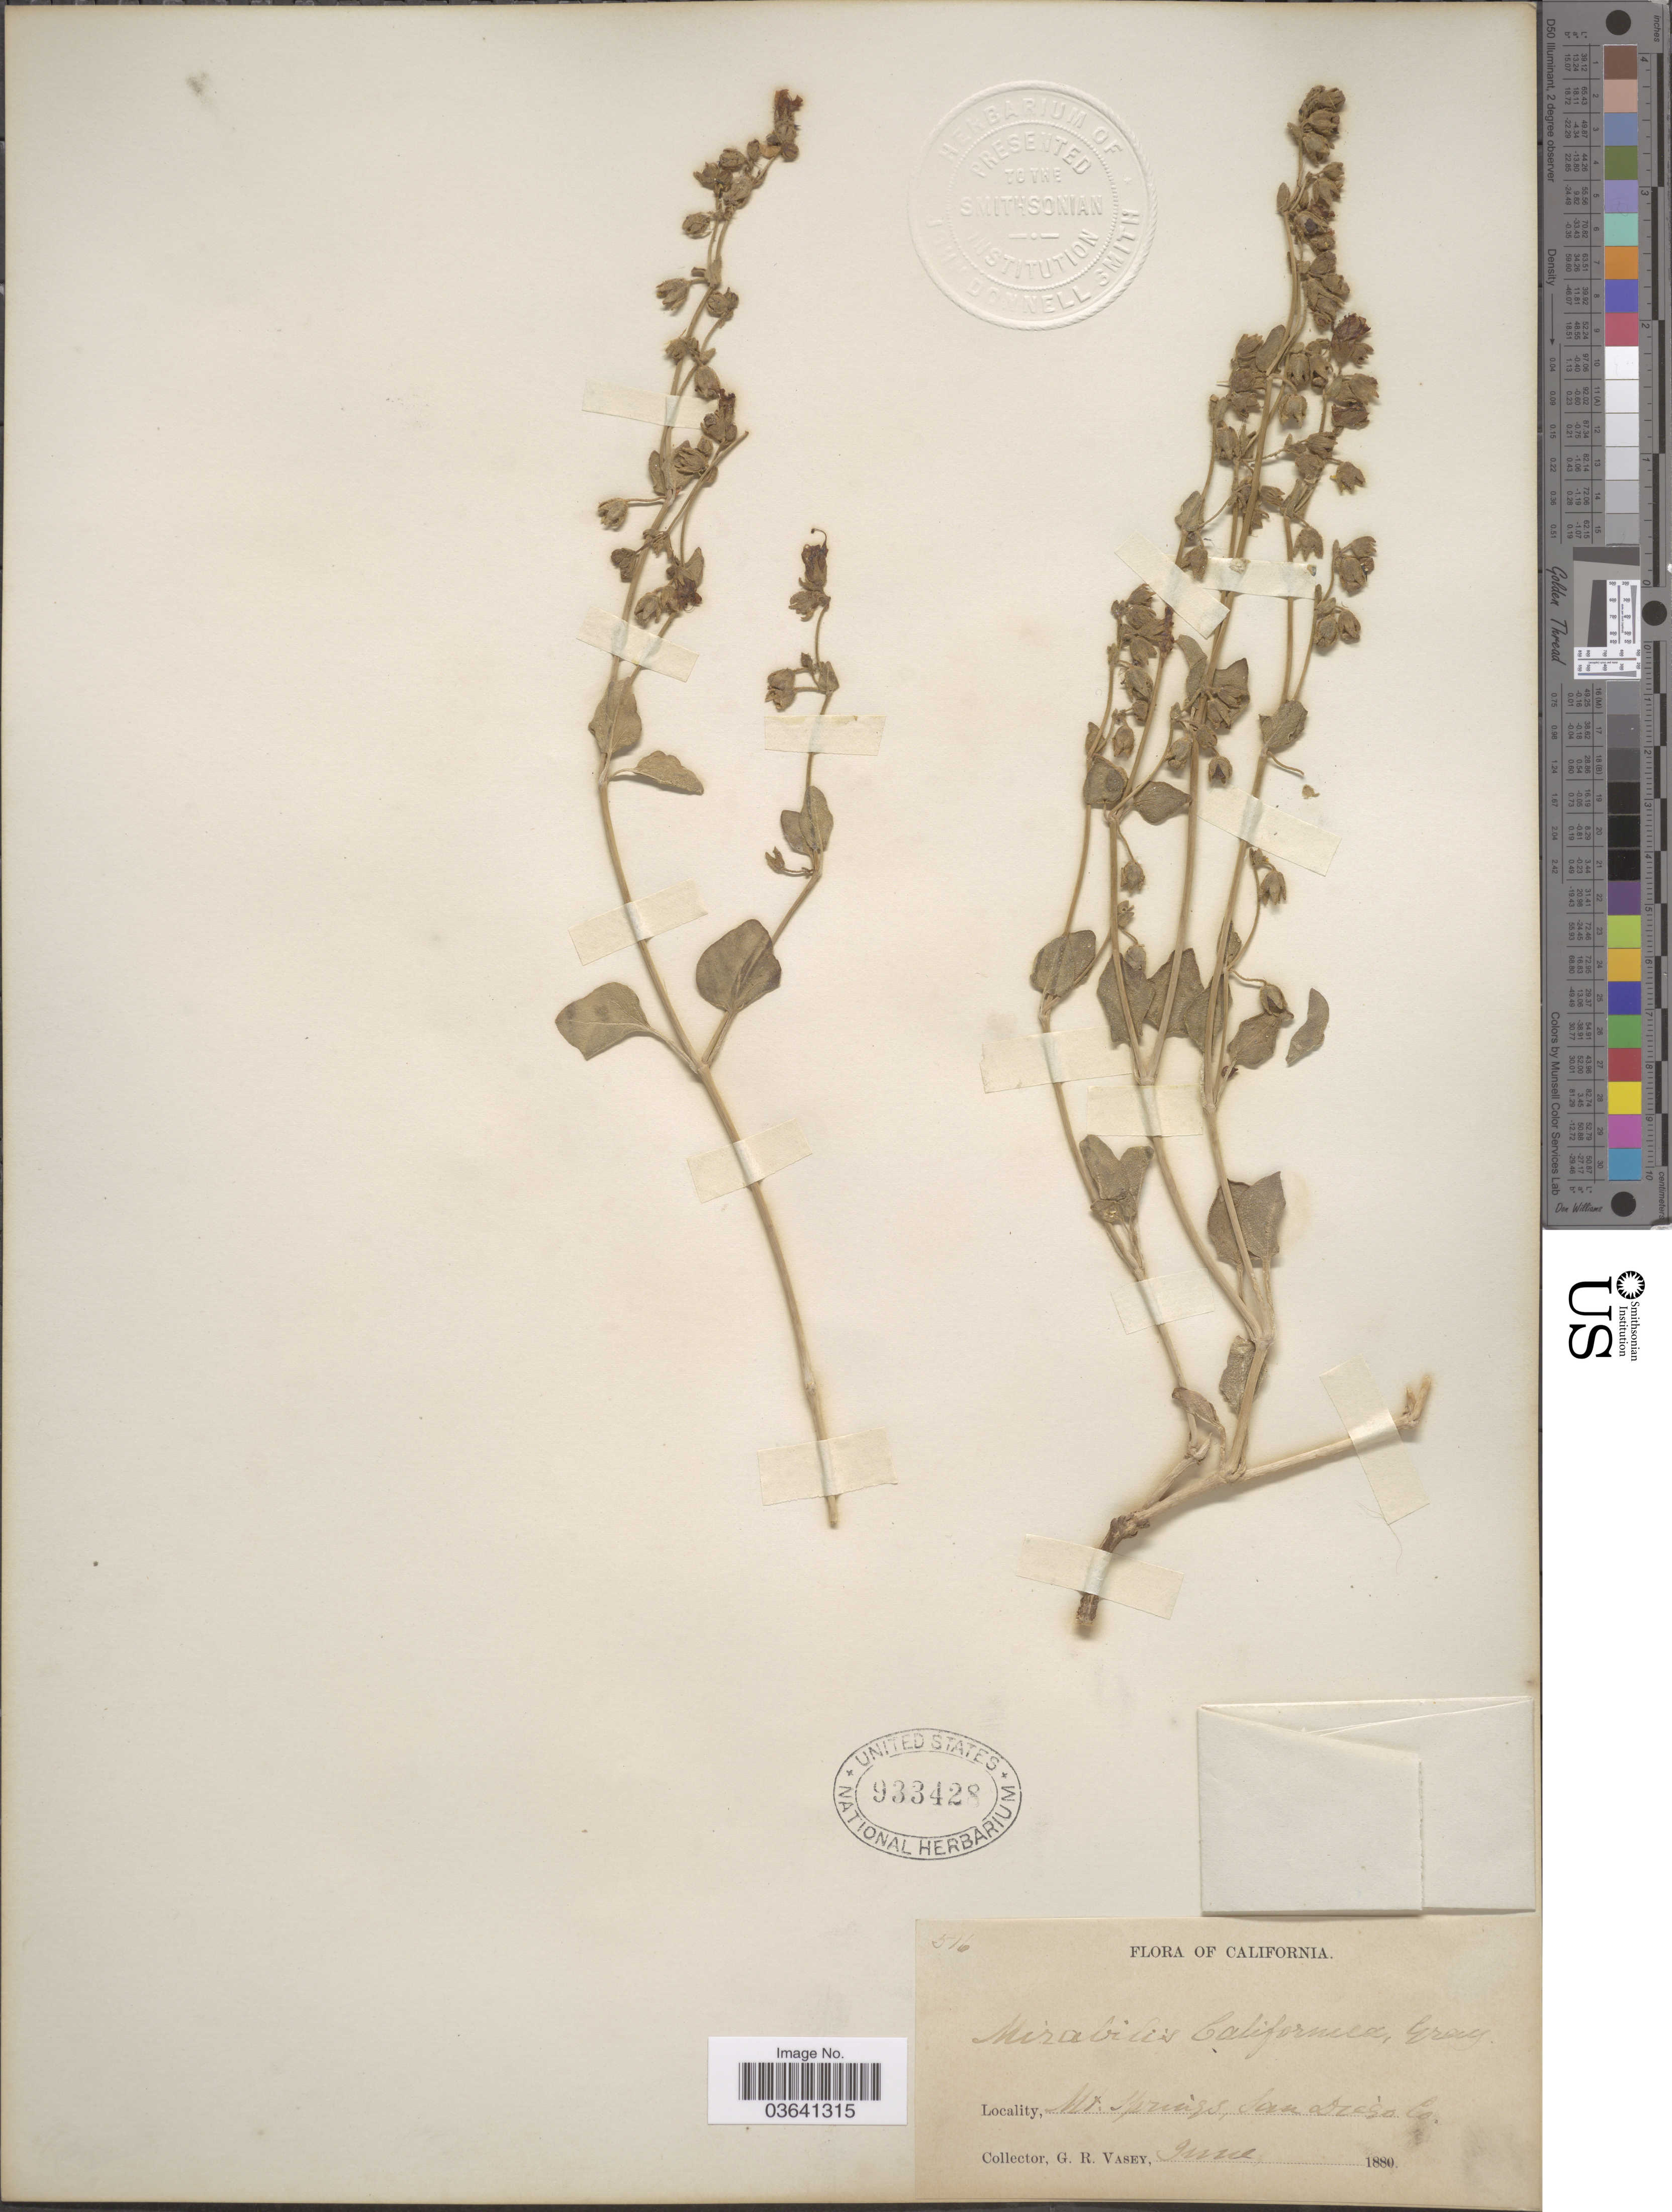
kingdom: Plantae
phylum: Tracheophyta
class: Magnoliopsida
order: Caryophyllales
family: Nyctaginaceae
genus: Mirabilis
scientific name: Mirabilis sp.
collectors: G. R. Vasey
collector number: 516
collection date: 1880-06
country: United States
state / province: California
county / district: San Diego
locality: Mt. Springs, San Diego Co.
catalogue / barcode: US 933428